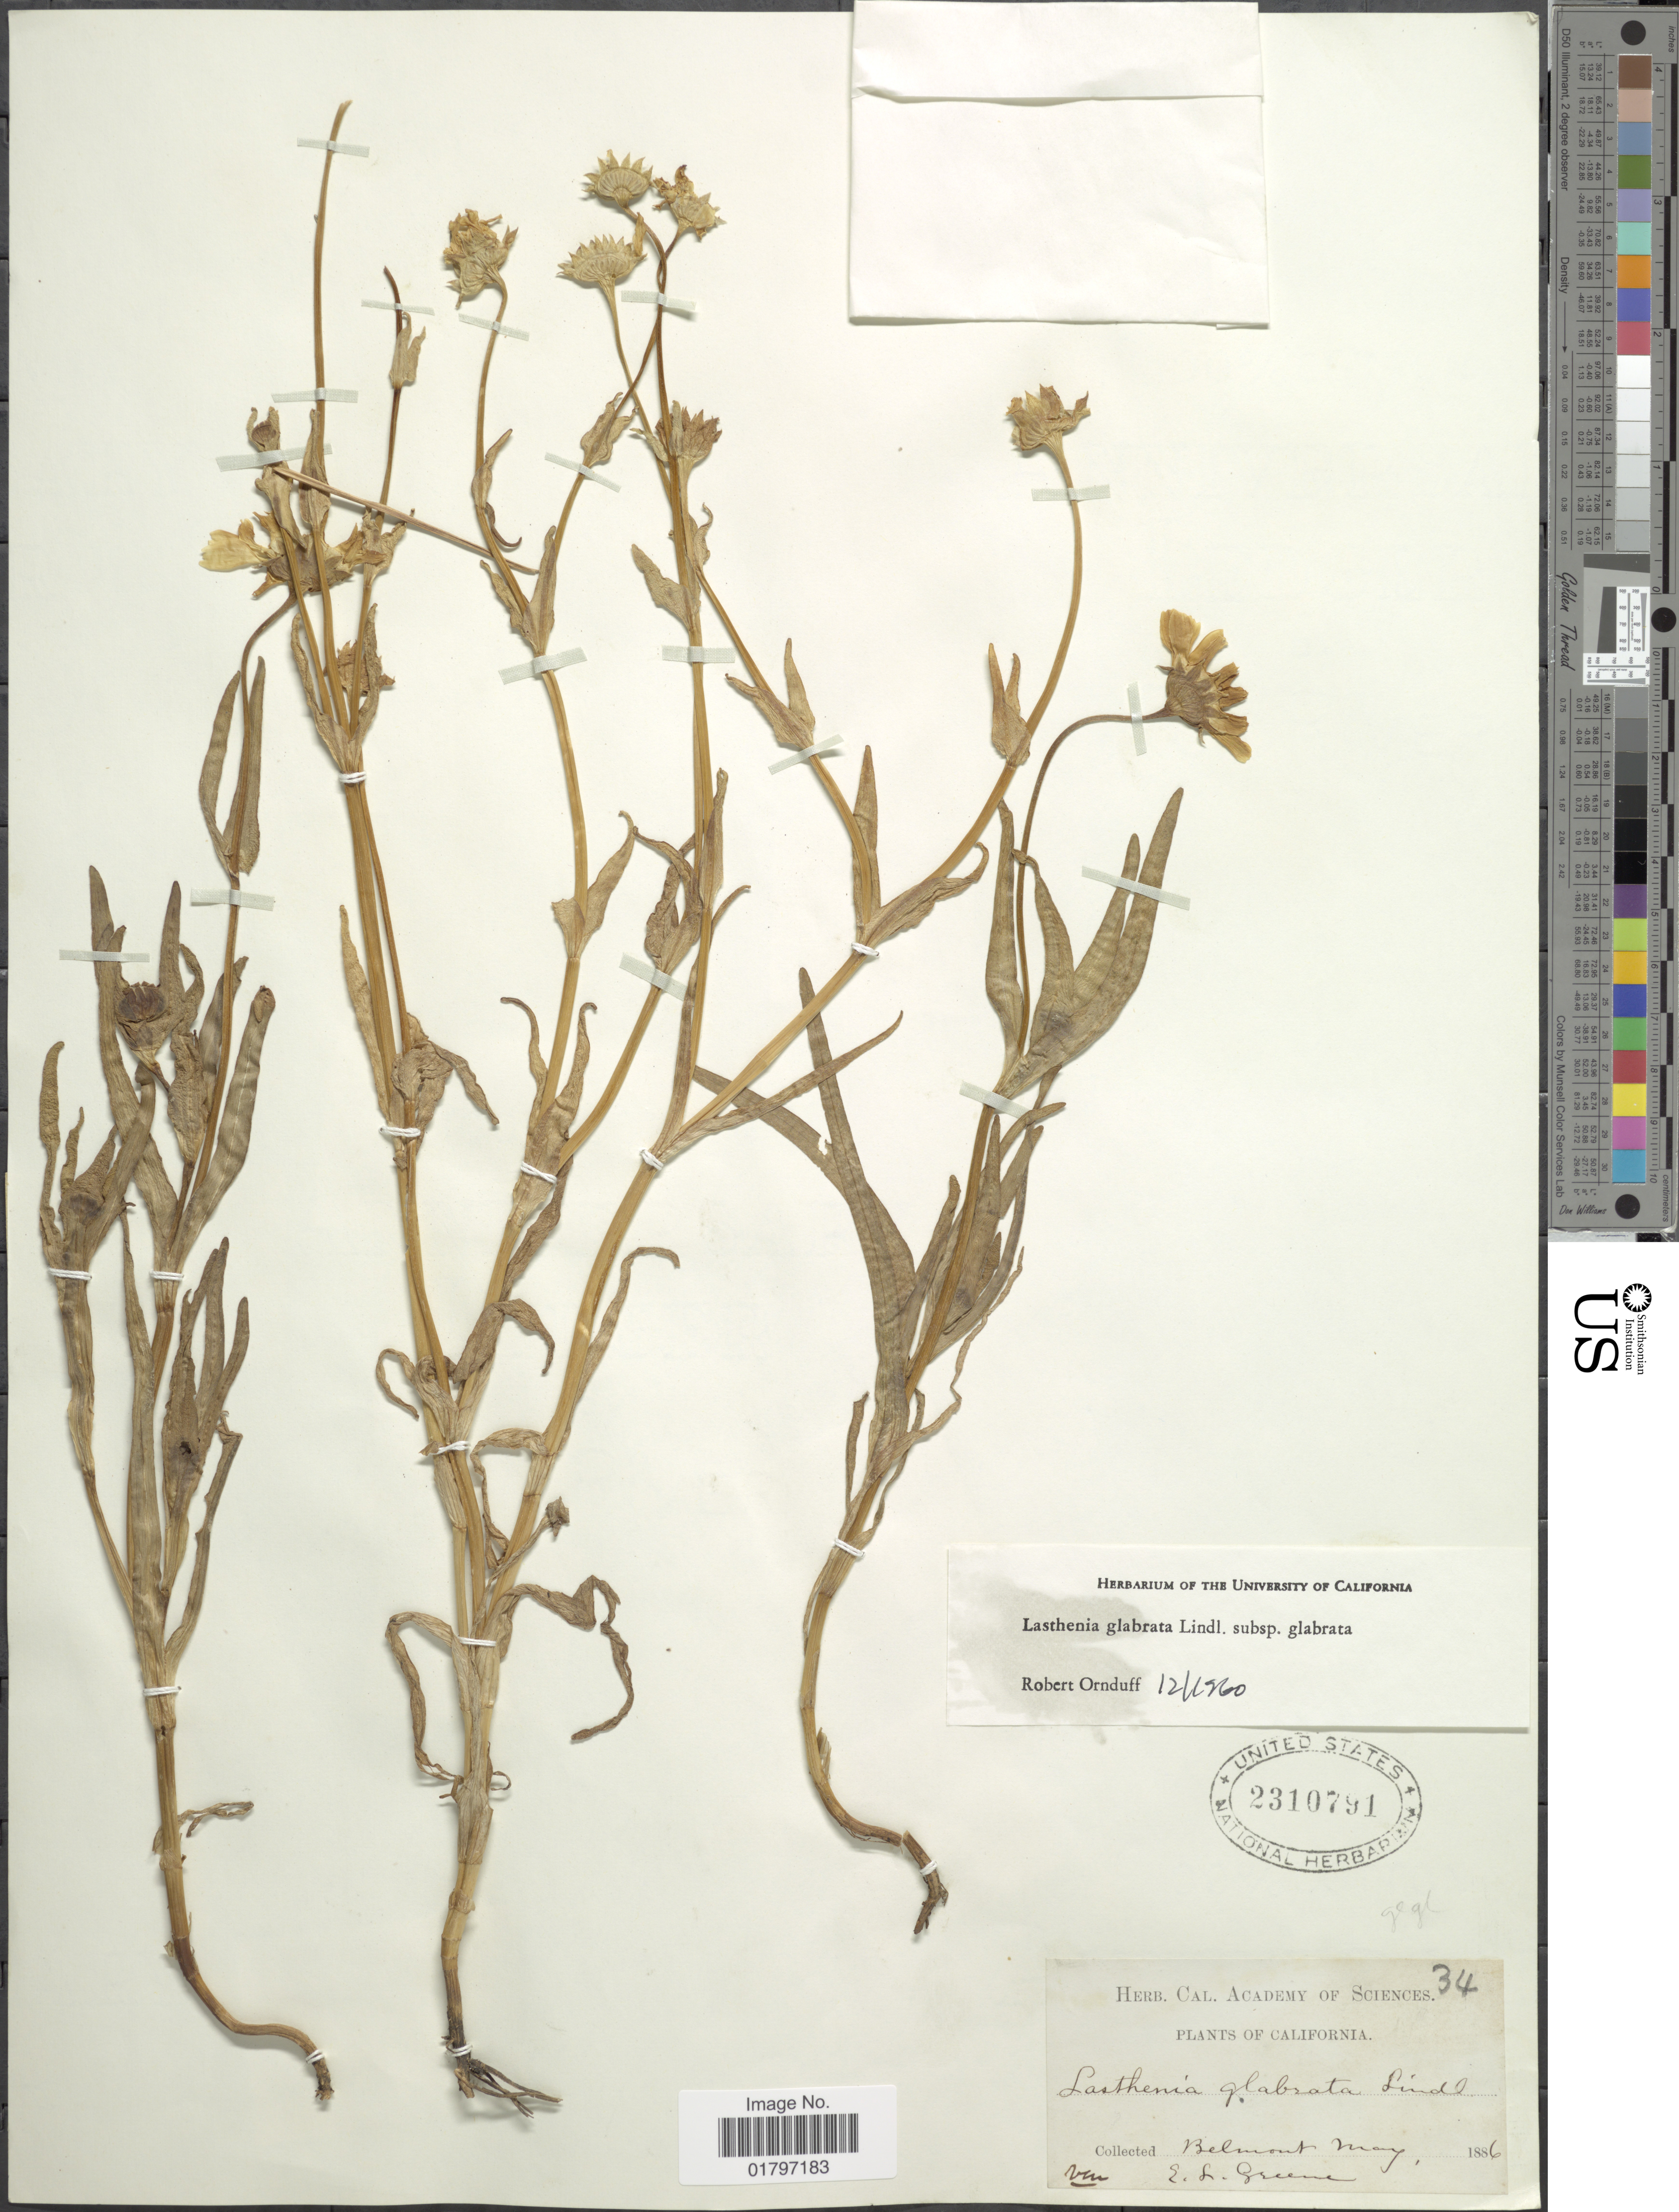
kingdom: Plantae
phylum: Tracheophyta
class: Magnoliopsida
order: Asterales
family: Asteraceae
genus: Lasthenia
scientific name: Lasthenia glabrata subsp. glabrata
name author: Lindl.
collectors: E. L. Greene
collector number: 34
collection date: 1886-05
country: United States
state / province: California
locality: Belmont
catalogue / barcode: US 2310791